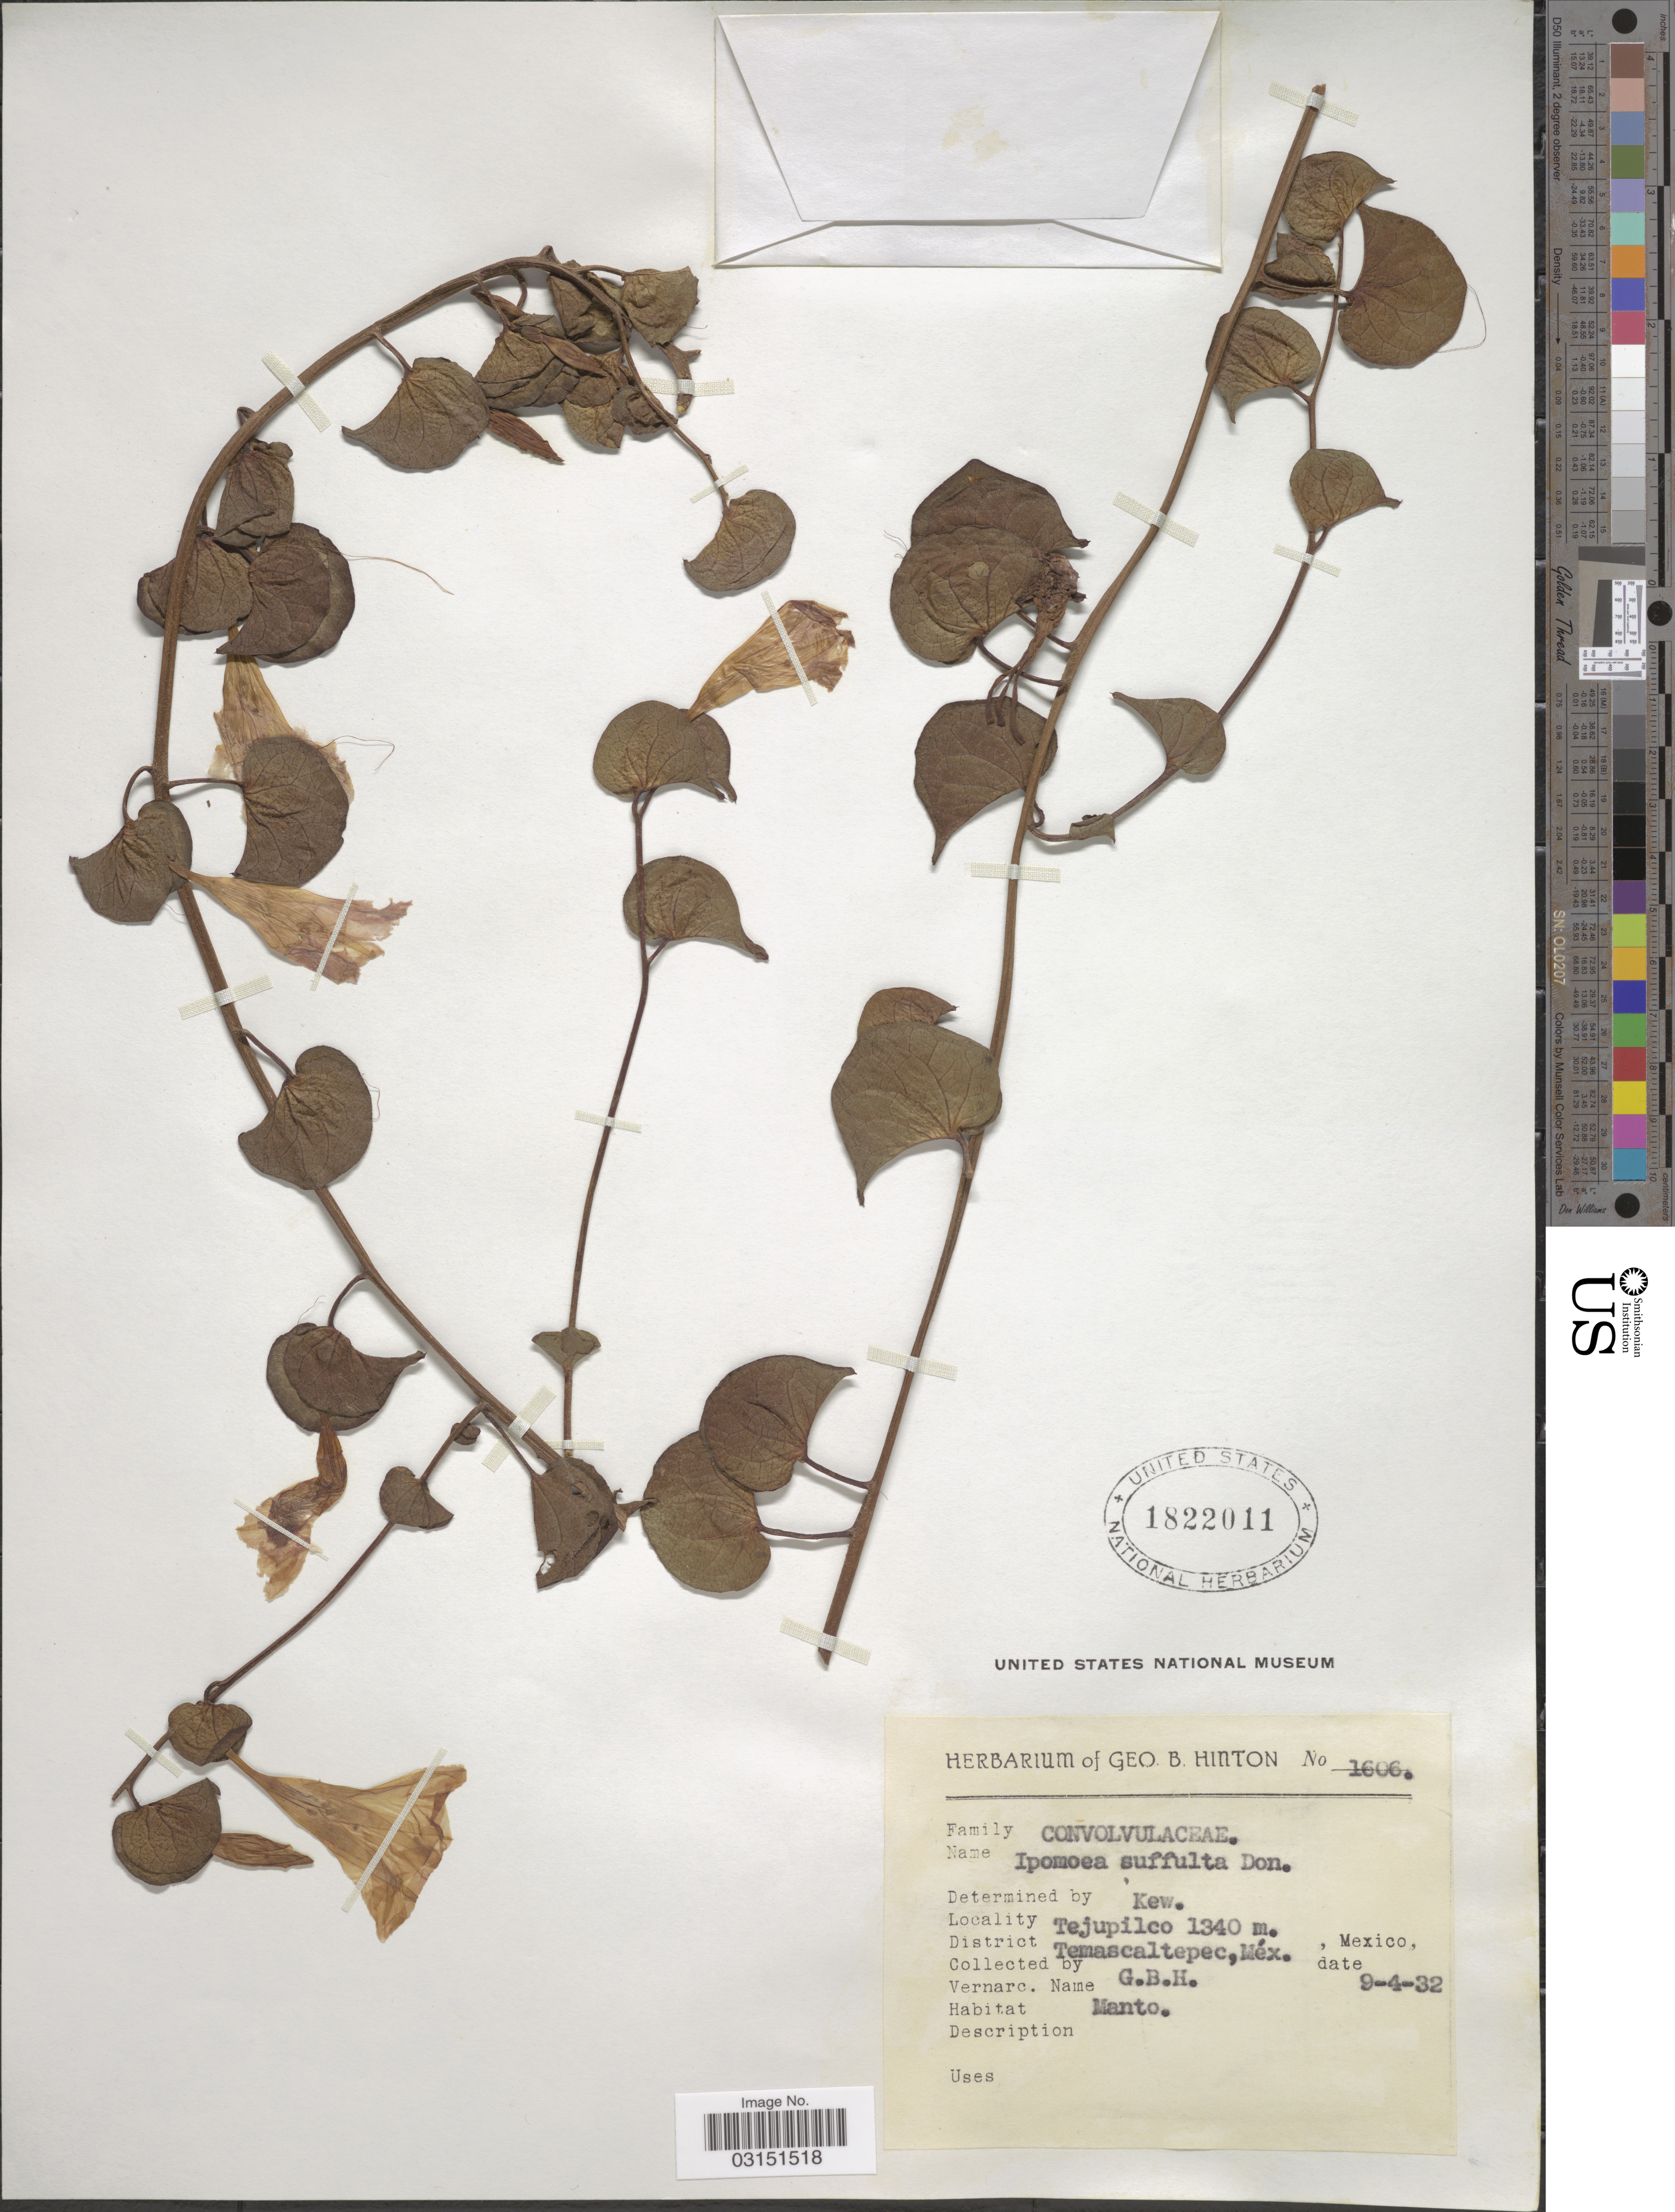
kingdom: Plantae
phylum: Tracheophyta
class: Magnoliopsida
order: Solanales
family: Convolvulaceae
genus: Ipomoea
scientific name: Ipomoea suffulta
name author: (Kunth) G. Don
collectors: G. B. Hinton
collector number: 1606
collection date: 1932-04-09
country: Mexico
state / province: México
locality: Tejupilco. District Temascaltepec.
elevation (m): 1340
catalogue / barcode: US 1822011